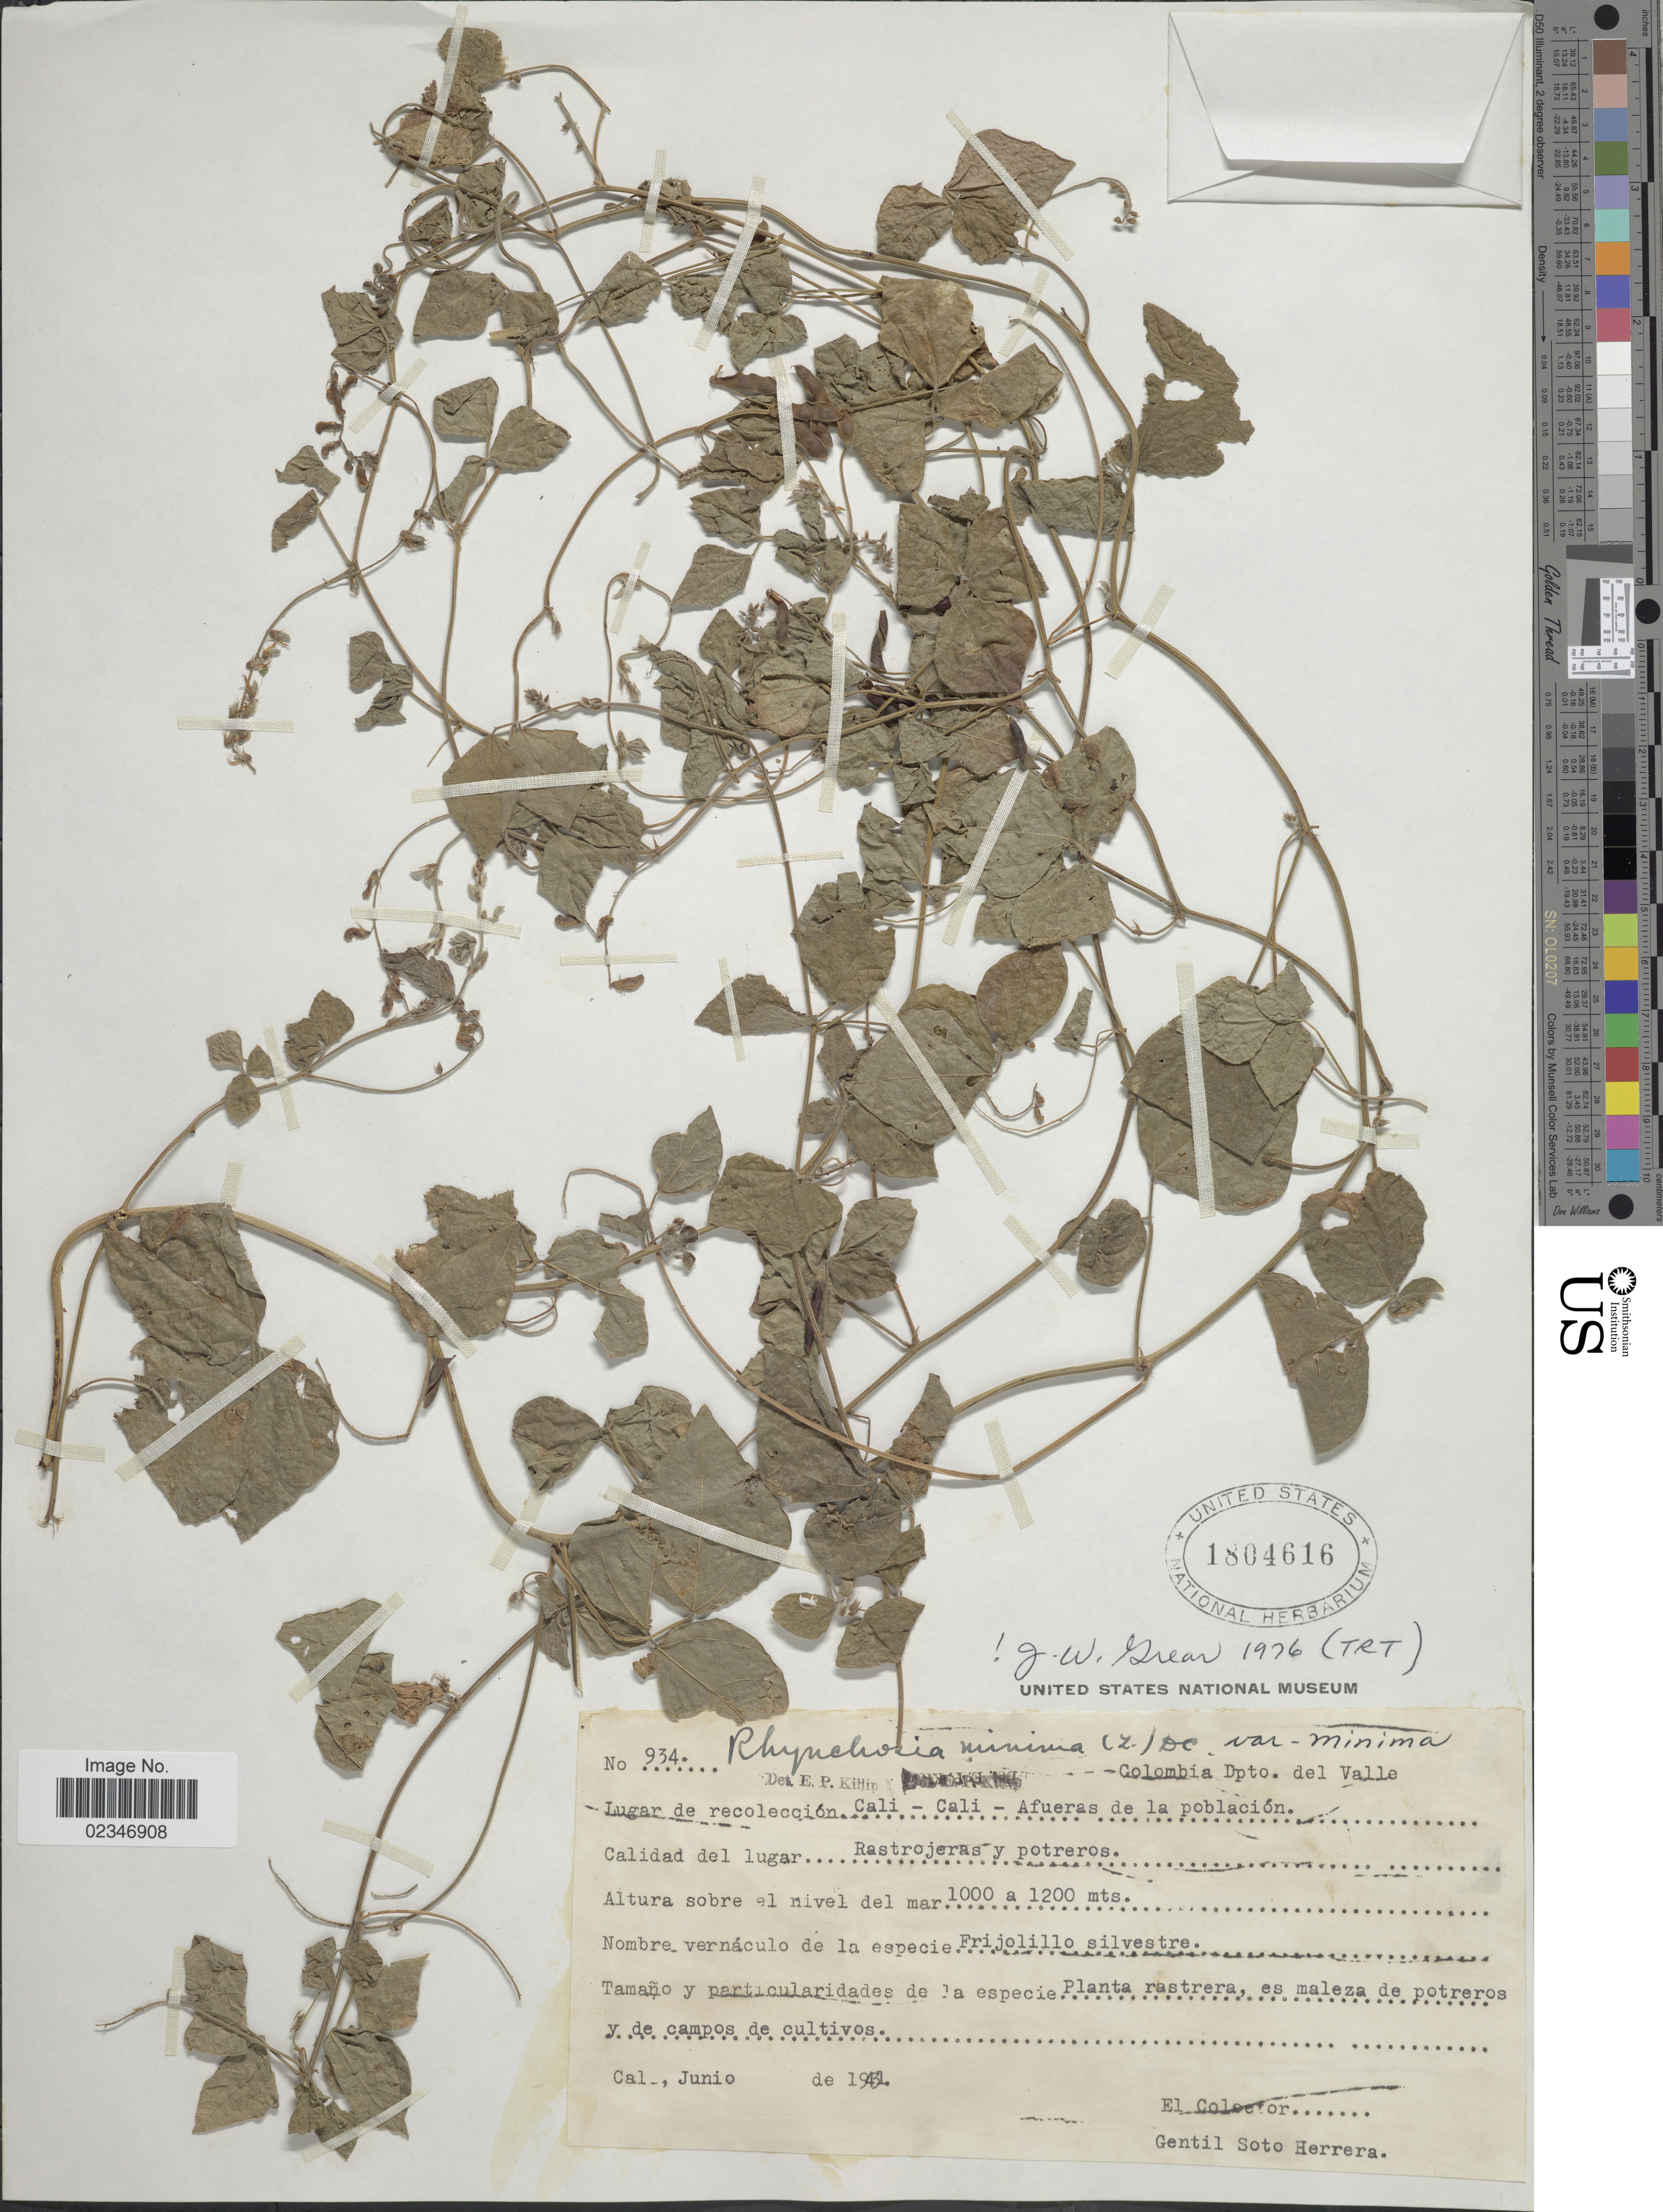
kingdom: Plantae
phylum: Tracheophyta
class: Magnoliopsida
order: Fabales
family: Fabaceae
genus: Rhynchosia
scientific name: Rhynchosia minima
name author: (L.) DC.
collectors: G. Soto Herrera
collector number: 934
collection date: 1941-06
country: Colombia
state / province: Valle del Cauca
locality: Depto. del Valle, Cali, Cali, afueras de la poblacion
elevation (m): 1000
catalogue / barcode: US 1804616